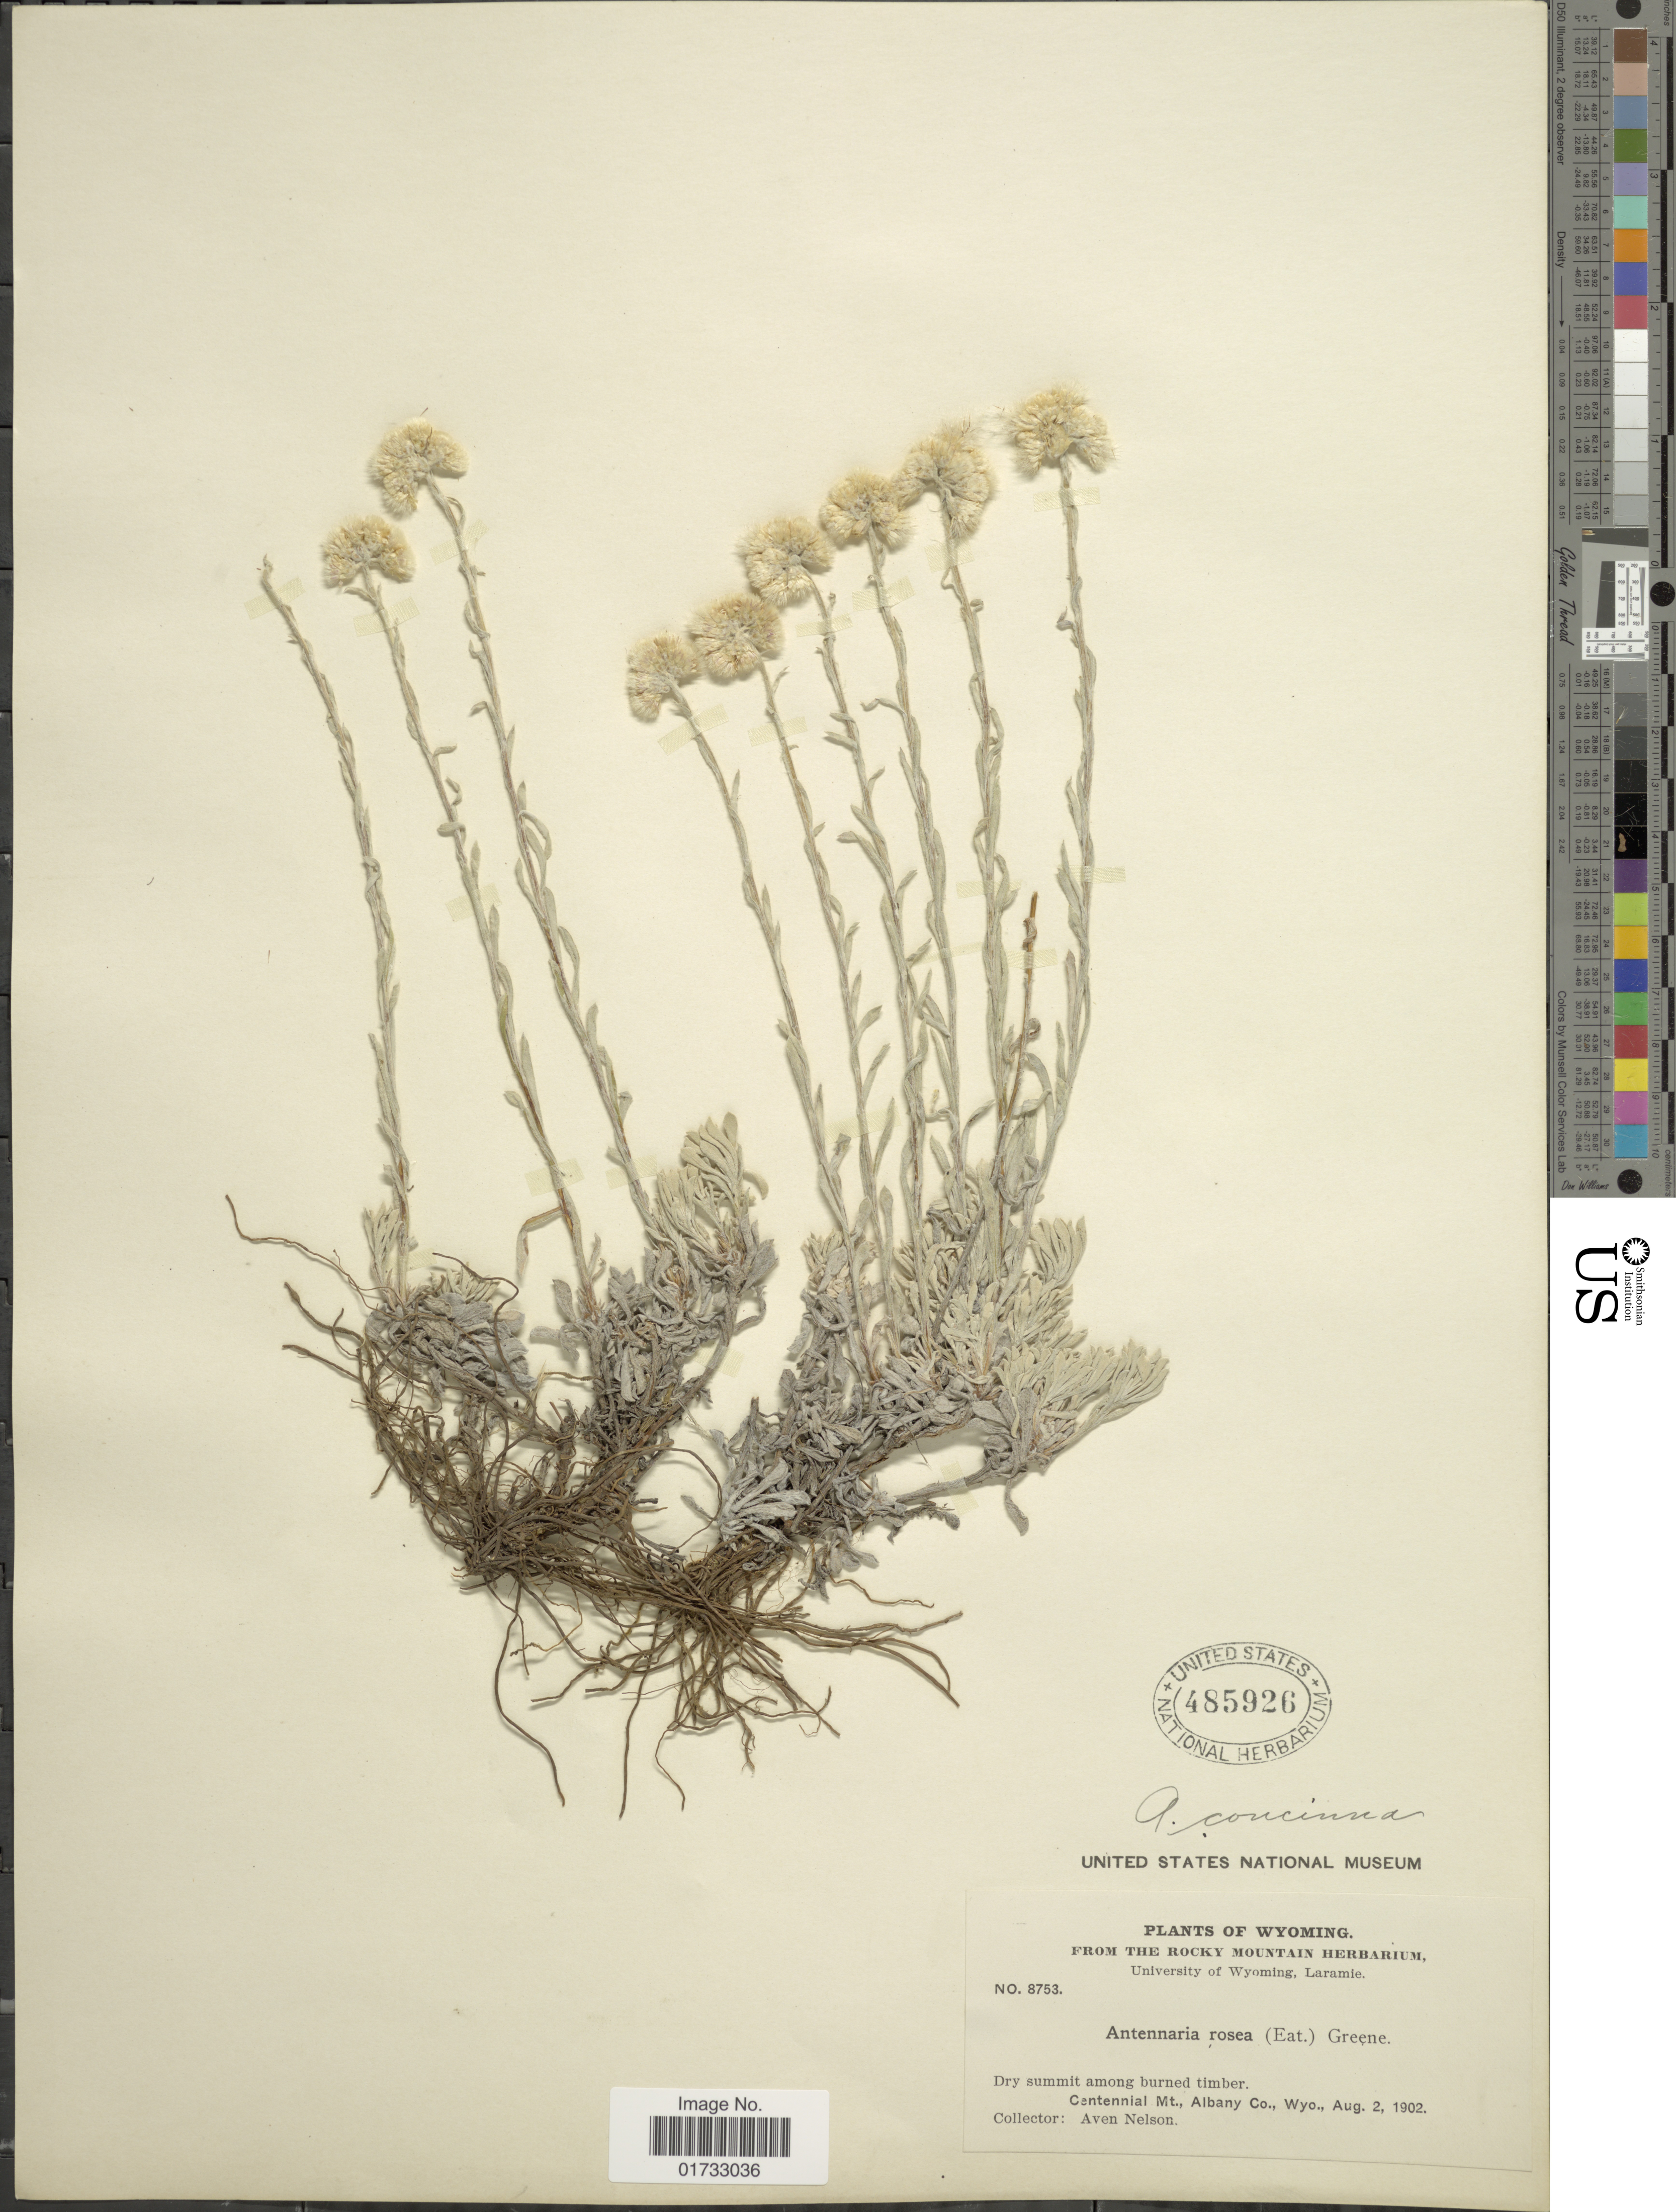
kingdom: Plantae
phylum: Tracheophyta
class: Magnoliopsida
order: Asterales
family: Asteraceae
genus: Antennaria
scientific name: Antennaria rosea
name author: Greene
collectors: A. Nelson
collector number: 8753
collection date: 1902-08-02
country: United States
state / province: Wyoming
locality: Dry summit burned timber, Centennial Mt. Albany Co.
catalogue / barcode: US 485926